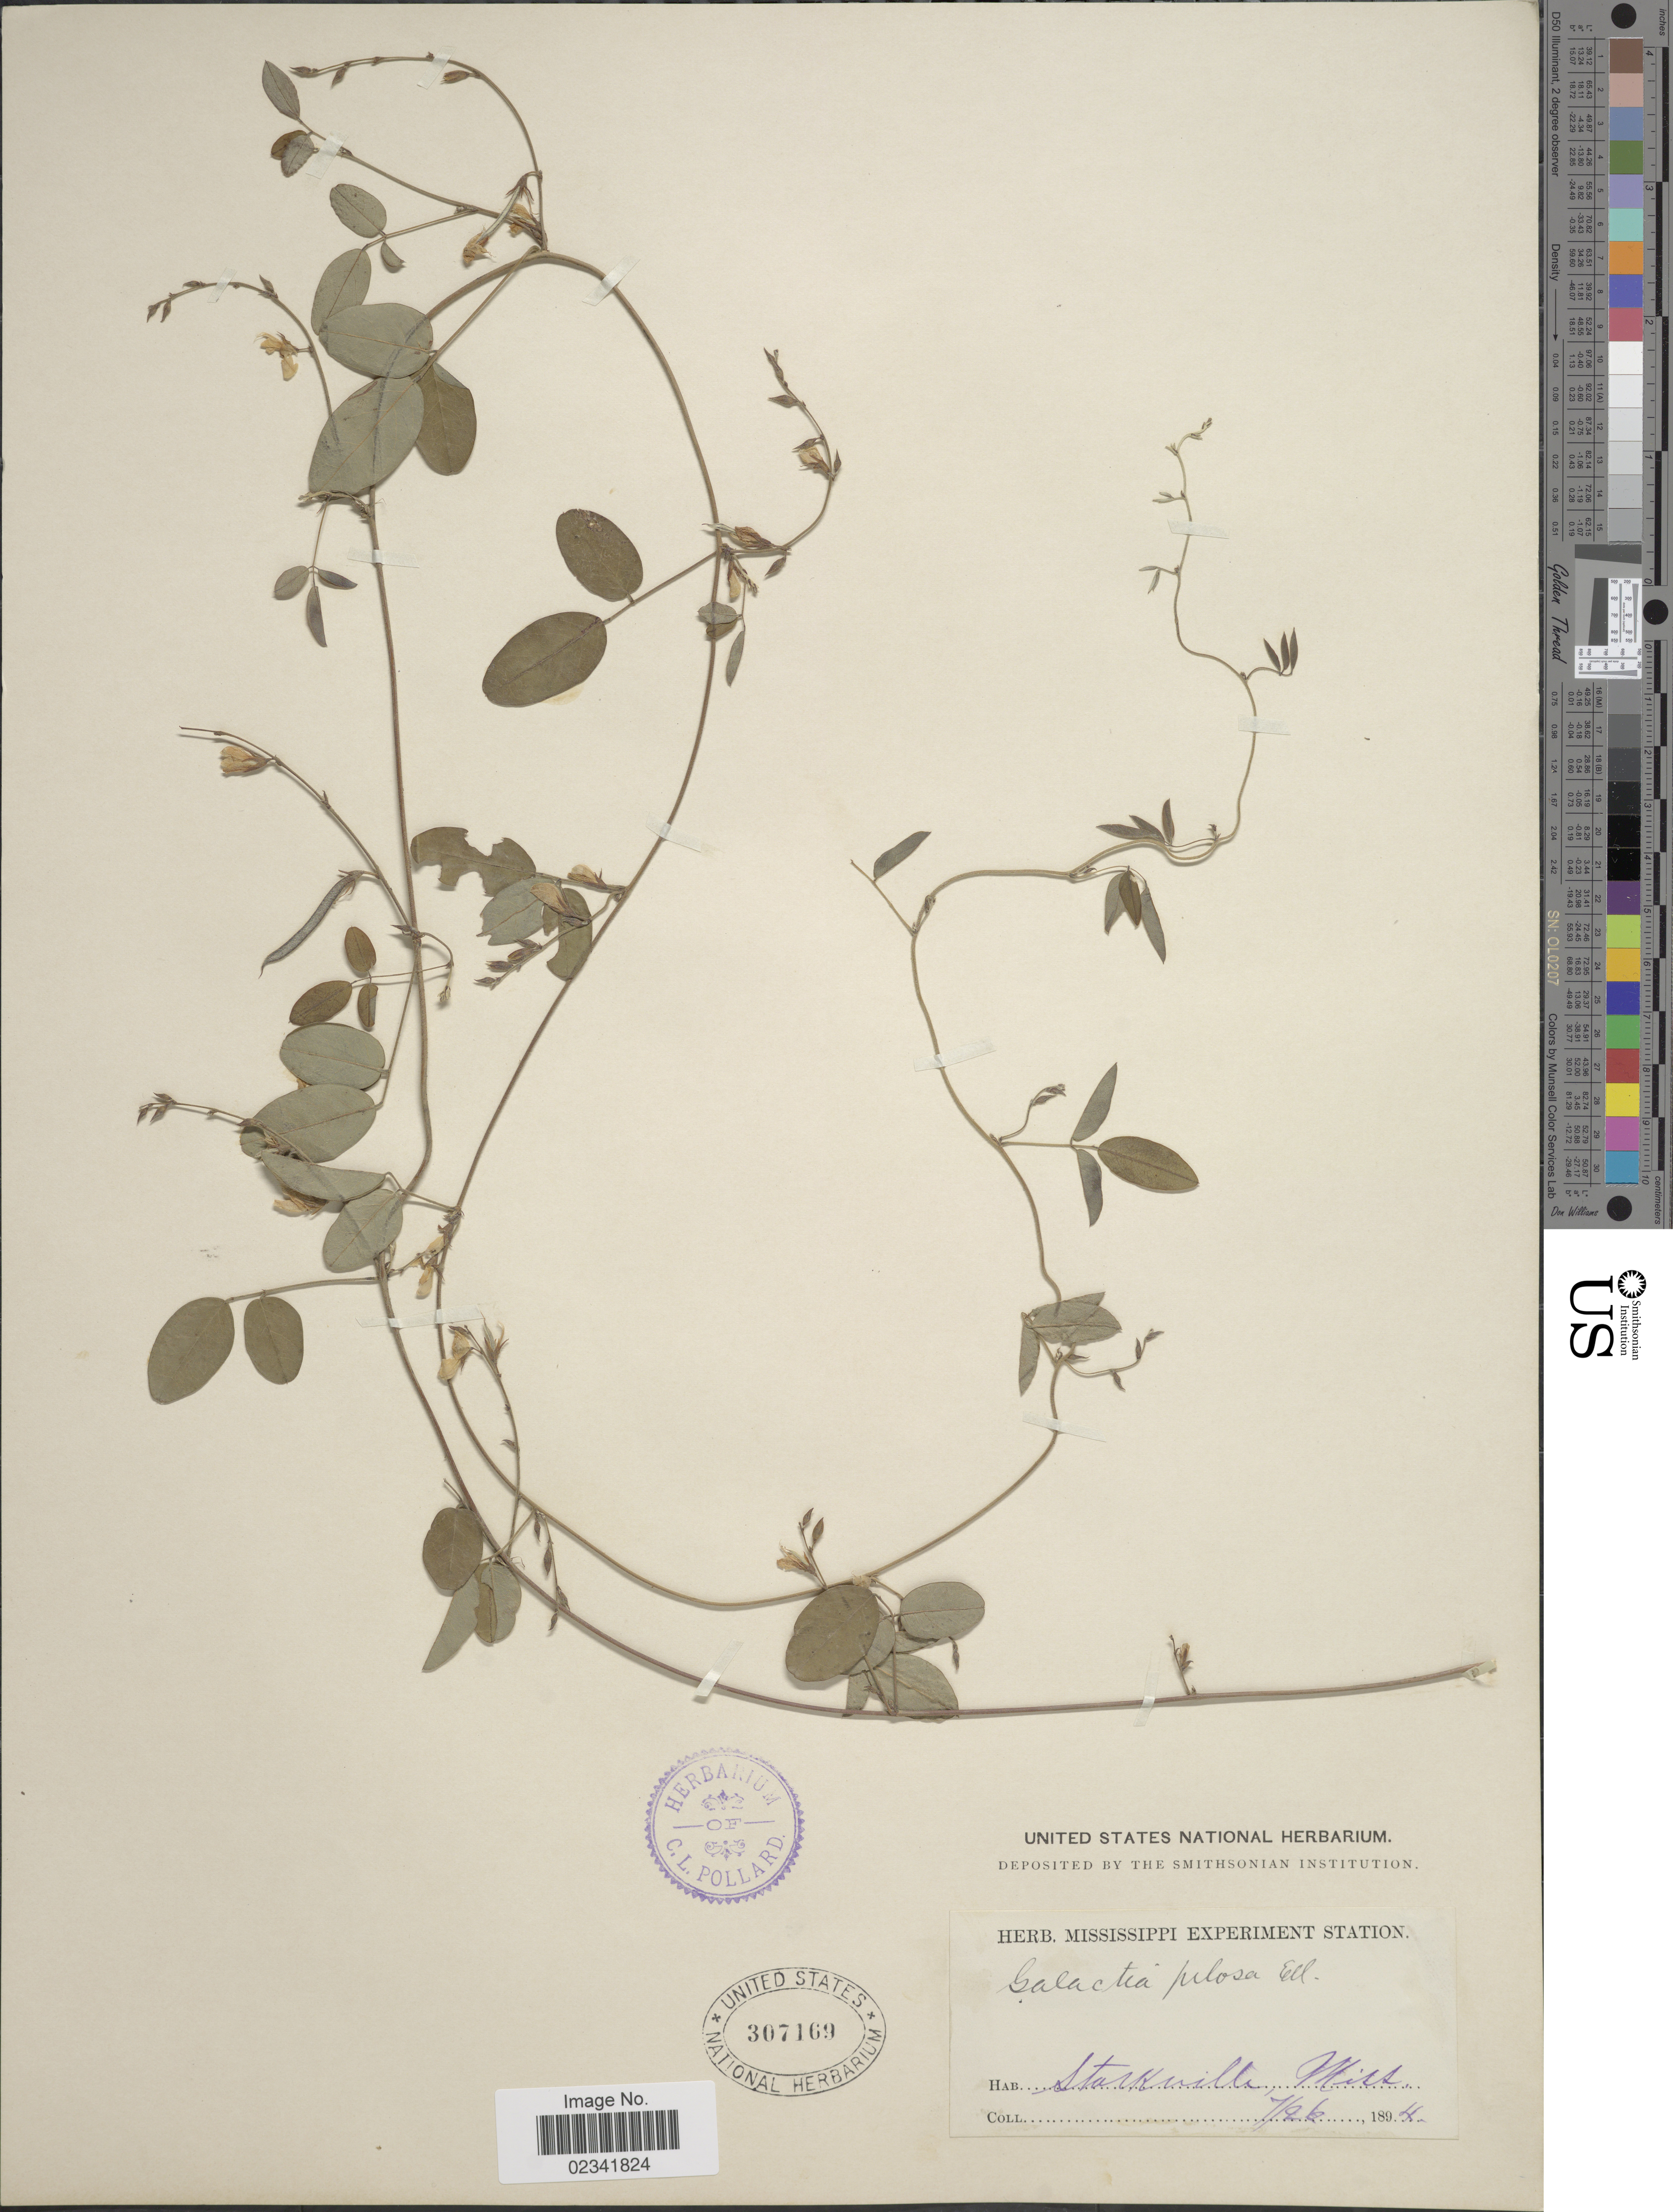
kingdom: Plantae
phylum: Tracheophyta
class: Magnoliopsida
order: Fabales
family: Fabaceae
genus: Galactia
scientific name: Galactia volubilis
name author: (L.) Britton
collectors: Ex herb. Mississippi Experiment Station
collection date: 1894-07-26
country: United States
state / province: Mississippi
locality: Storkville, Miss.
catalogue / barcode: US 307169